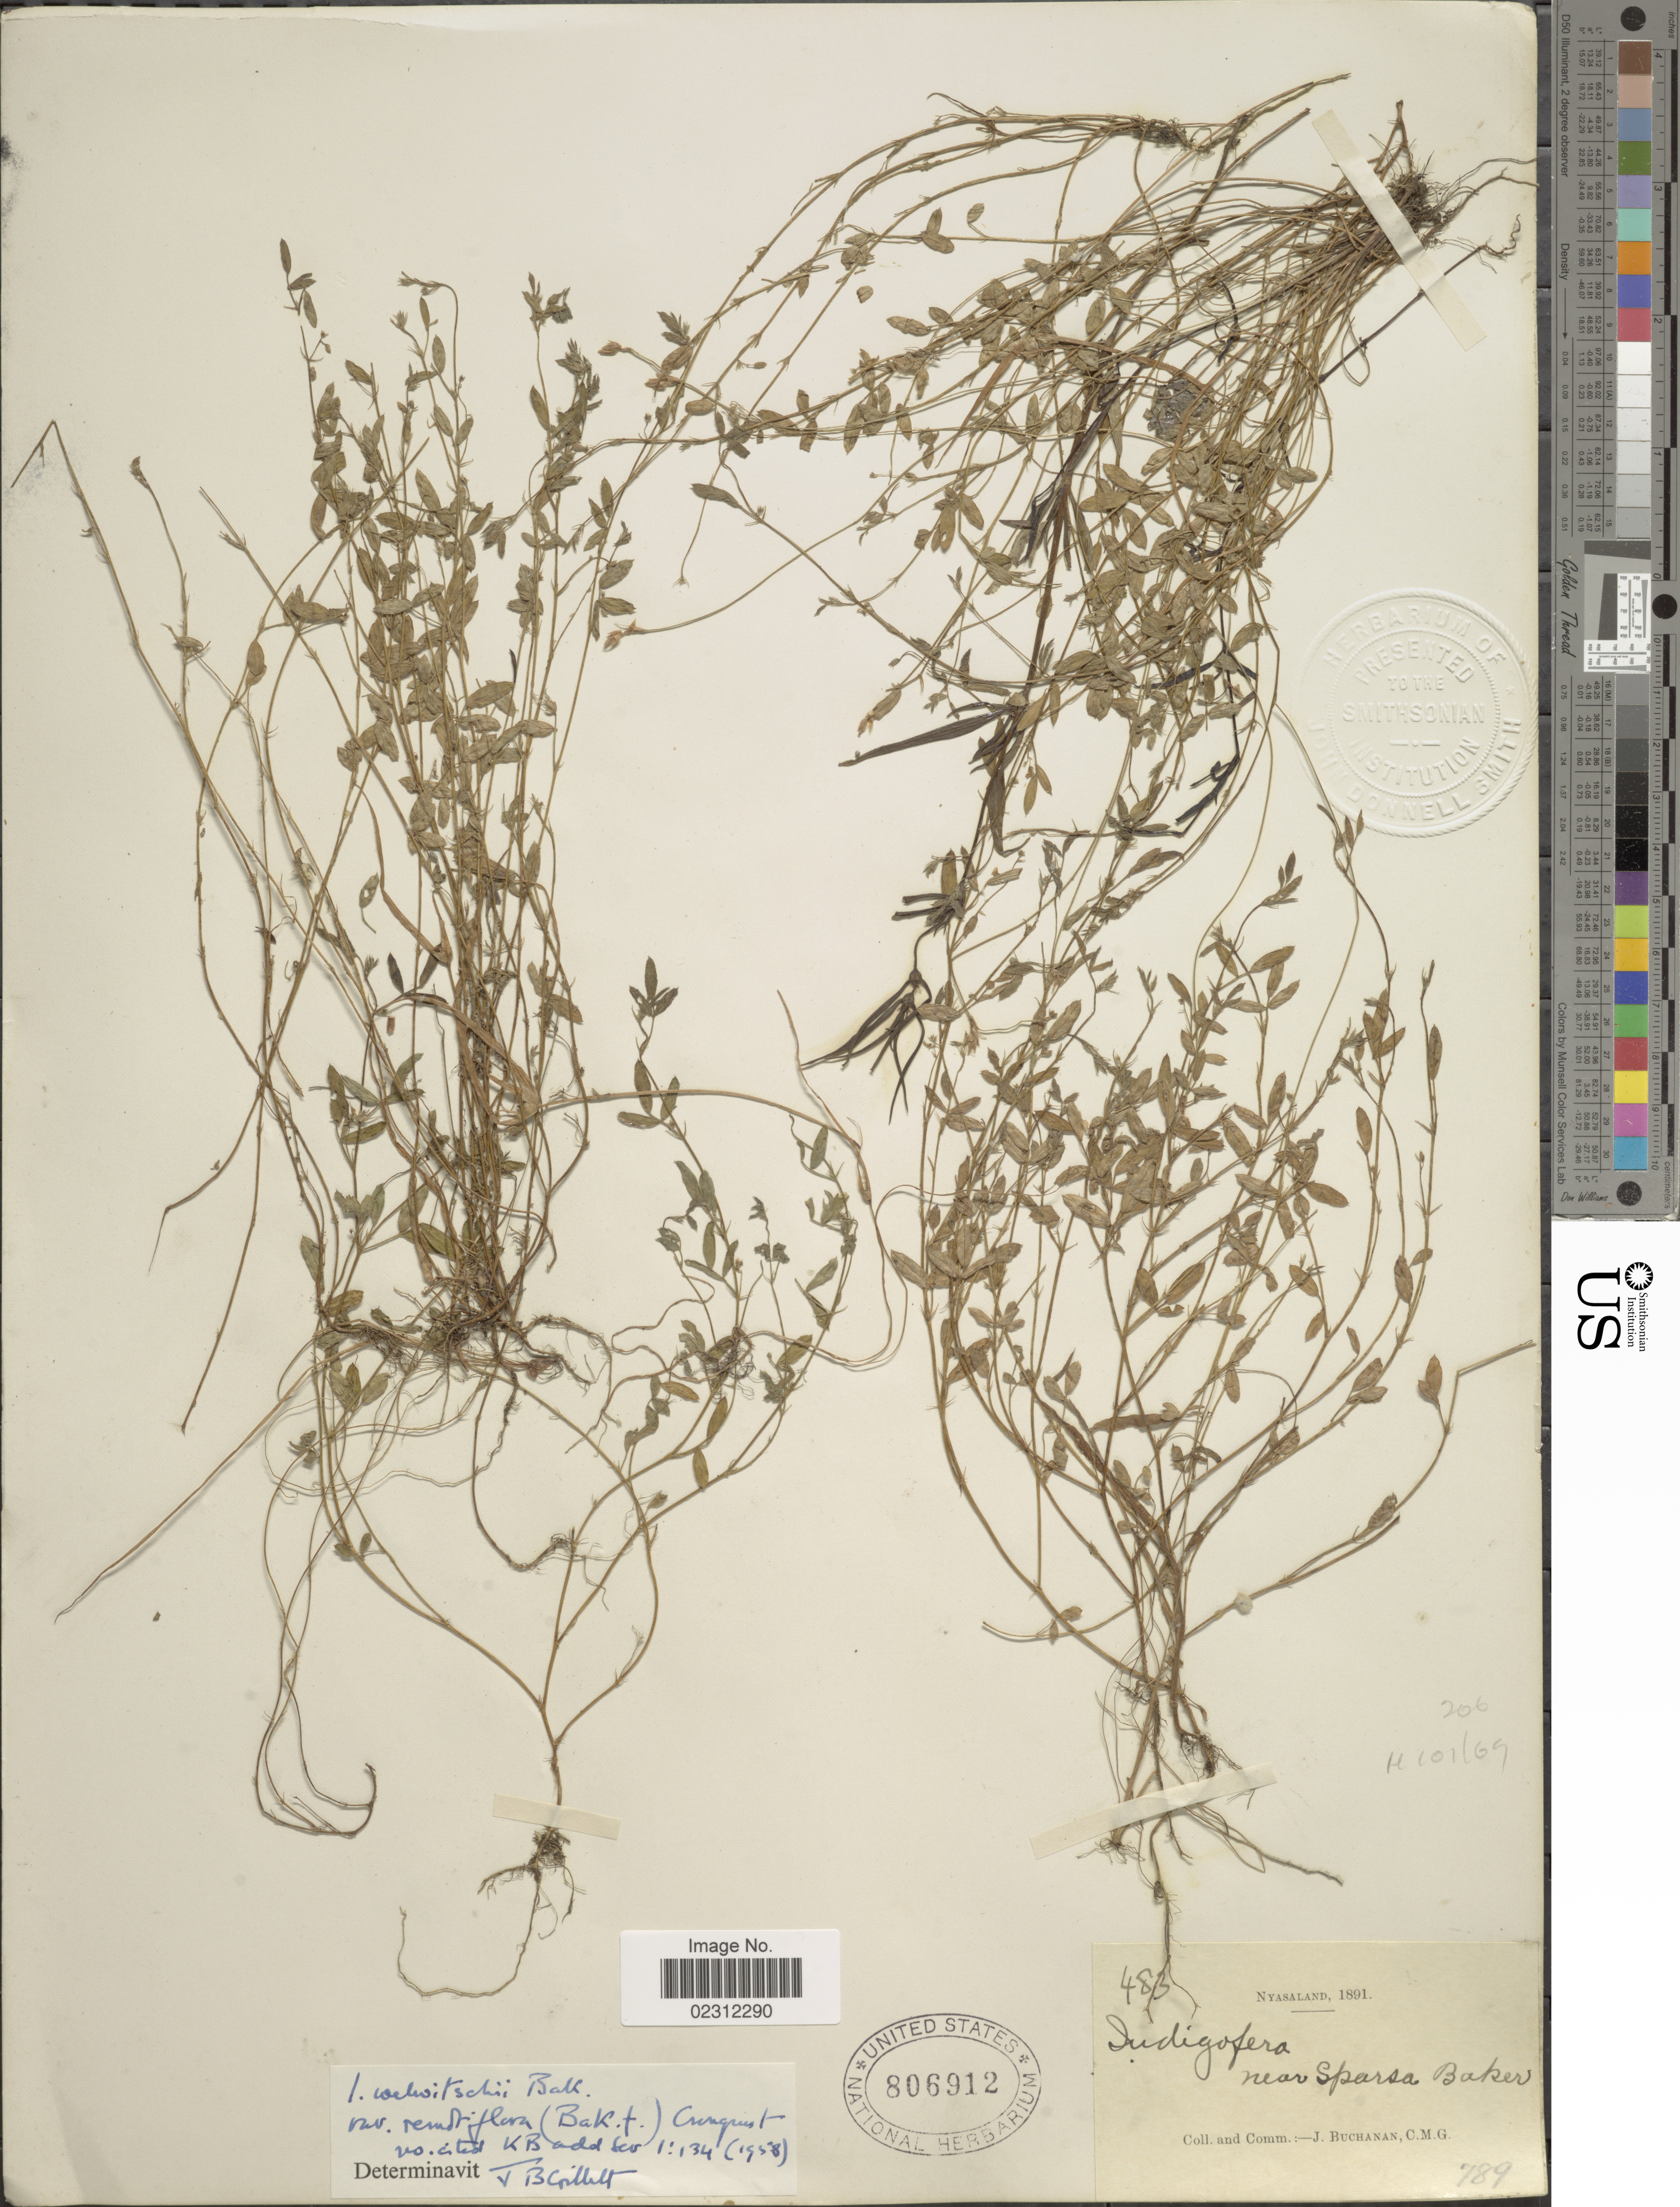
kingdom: Plantae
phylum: Tracheophyta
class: Magnoliopsida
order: Fabales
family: Fabaceae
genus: Indigofera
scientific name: Indigofera welwitschii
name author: Baker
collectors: J. Buchanan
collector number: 483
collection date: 1891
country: Malawi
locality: Nyasaland, near Sparsa Baker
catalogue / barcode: US 806912